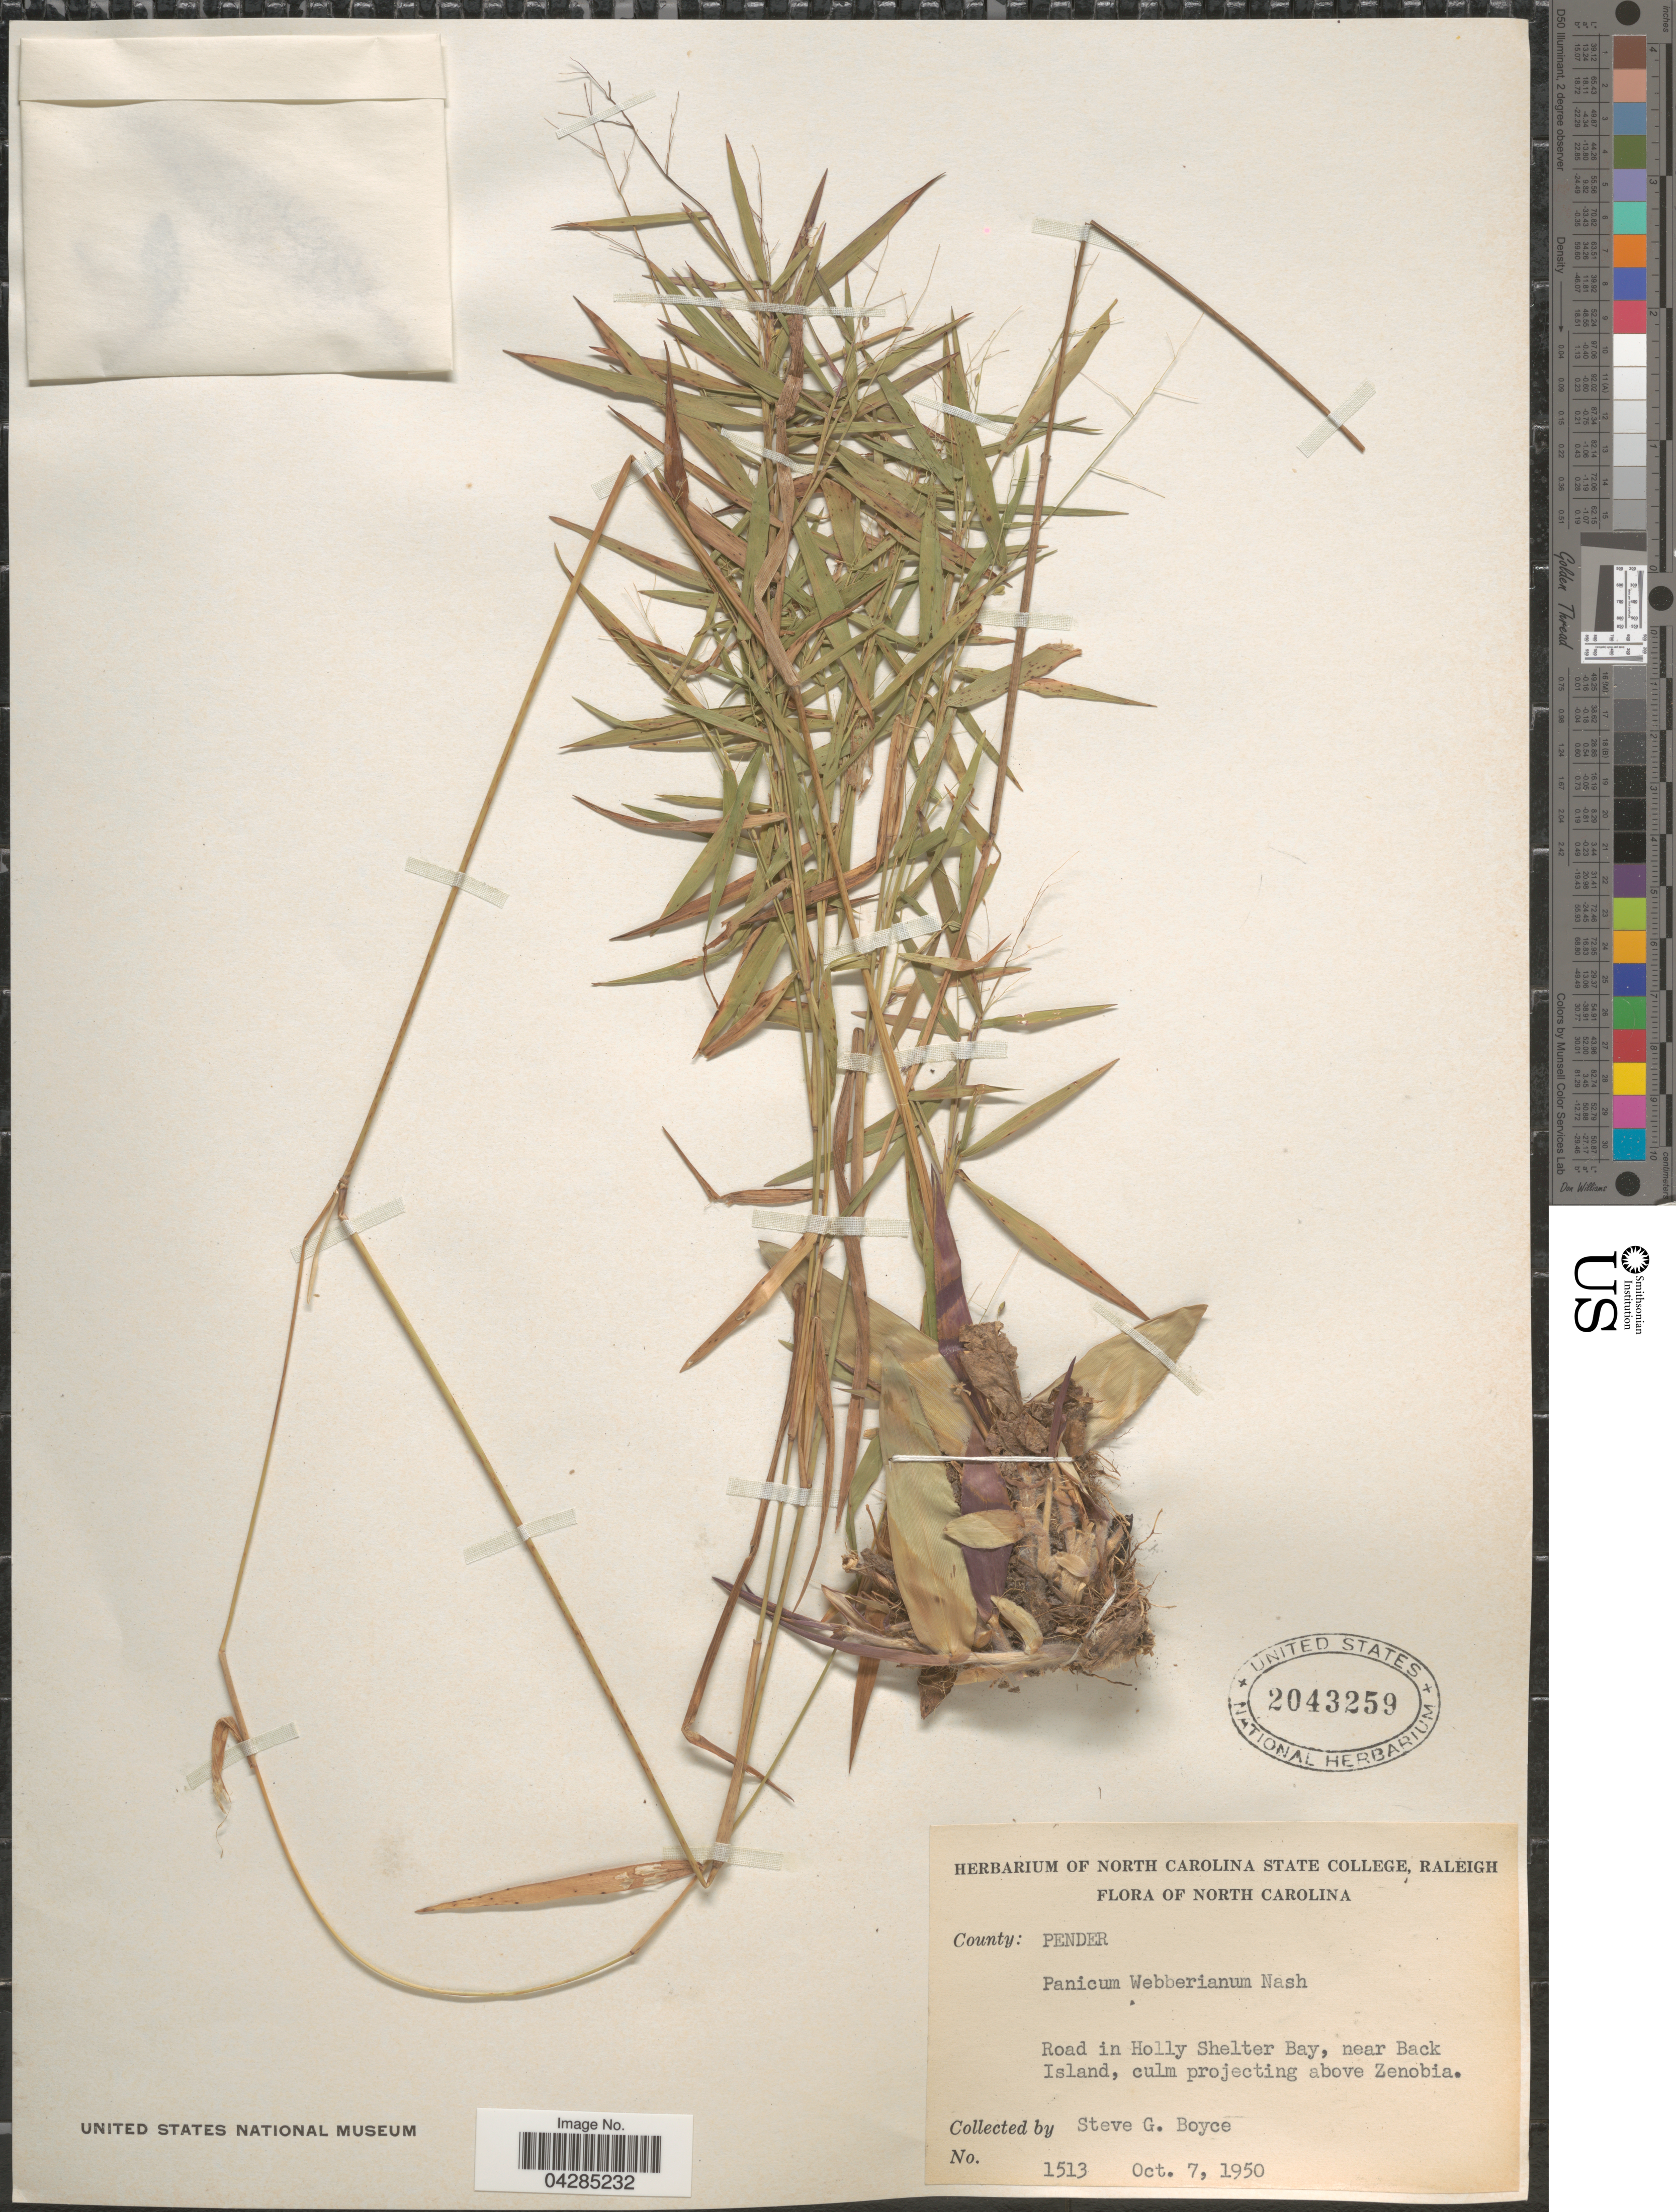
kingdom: Plantae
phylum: Tracheophyta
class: Liliopsida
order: Poales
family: Poaceae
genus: Dichanthelium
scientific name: Dichanthelium portoricense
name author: (Desv. ex Ham.) B.F. Hansen & Wunderlin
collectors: S. Boyce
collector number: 1513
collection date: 1950-10-07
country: United States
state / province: North Carolina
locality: County: Pender. Road in Holly Shelter Bay, near Back Island, culm projecting above Zenobia.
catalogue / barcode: US 2043259